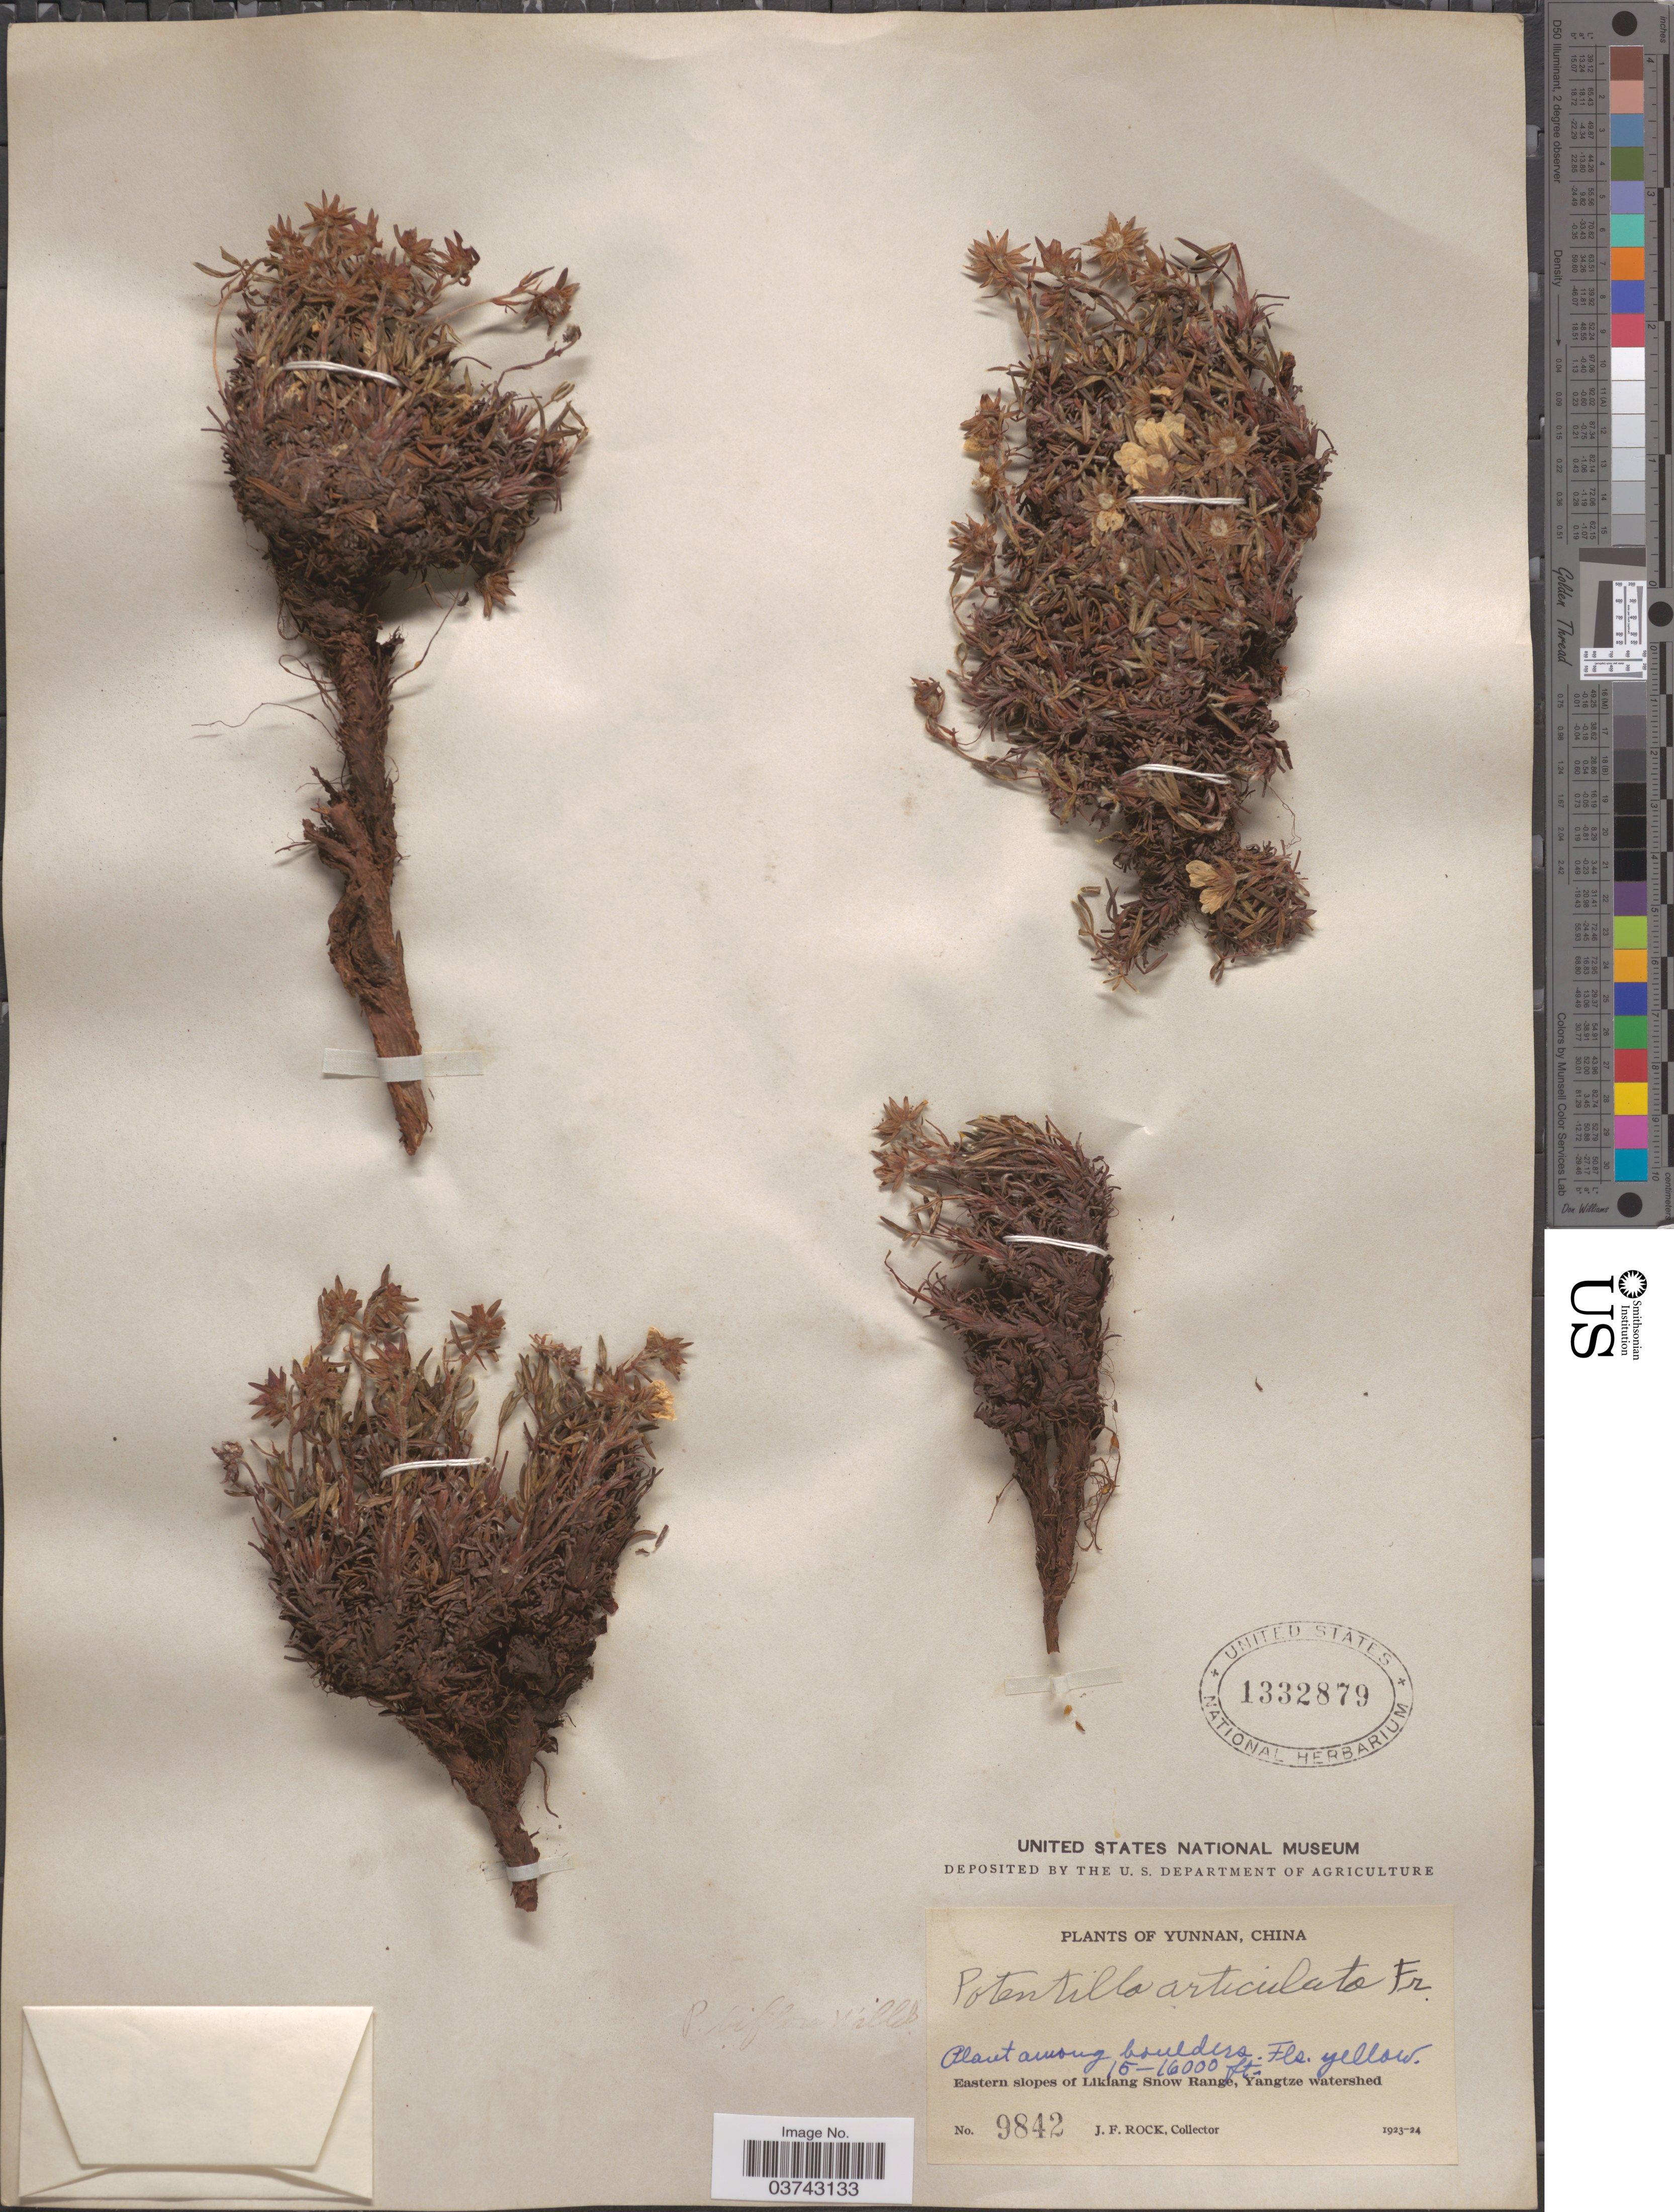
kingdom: Plantae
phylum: Tracheophyta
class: Magnoliopsida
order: Rosales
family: Rosaceae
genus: Potentilla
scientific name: Potentilla articulata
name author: Franch.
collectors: J. Rock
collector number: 9842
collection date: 1923/1924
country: China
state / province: Yunnan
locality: Eastern slopes of Likiang Snow Range, Yangtze watershed.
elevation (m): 4572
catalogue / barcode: US 1332879